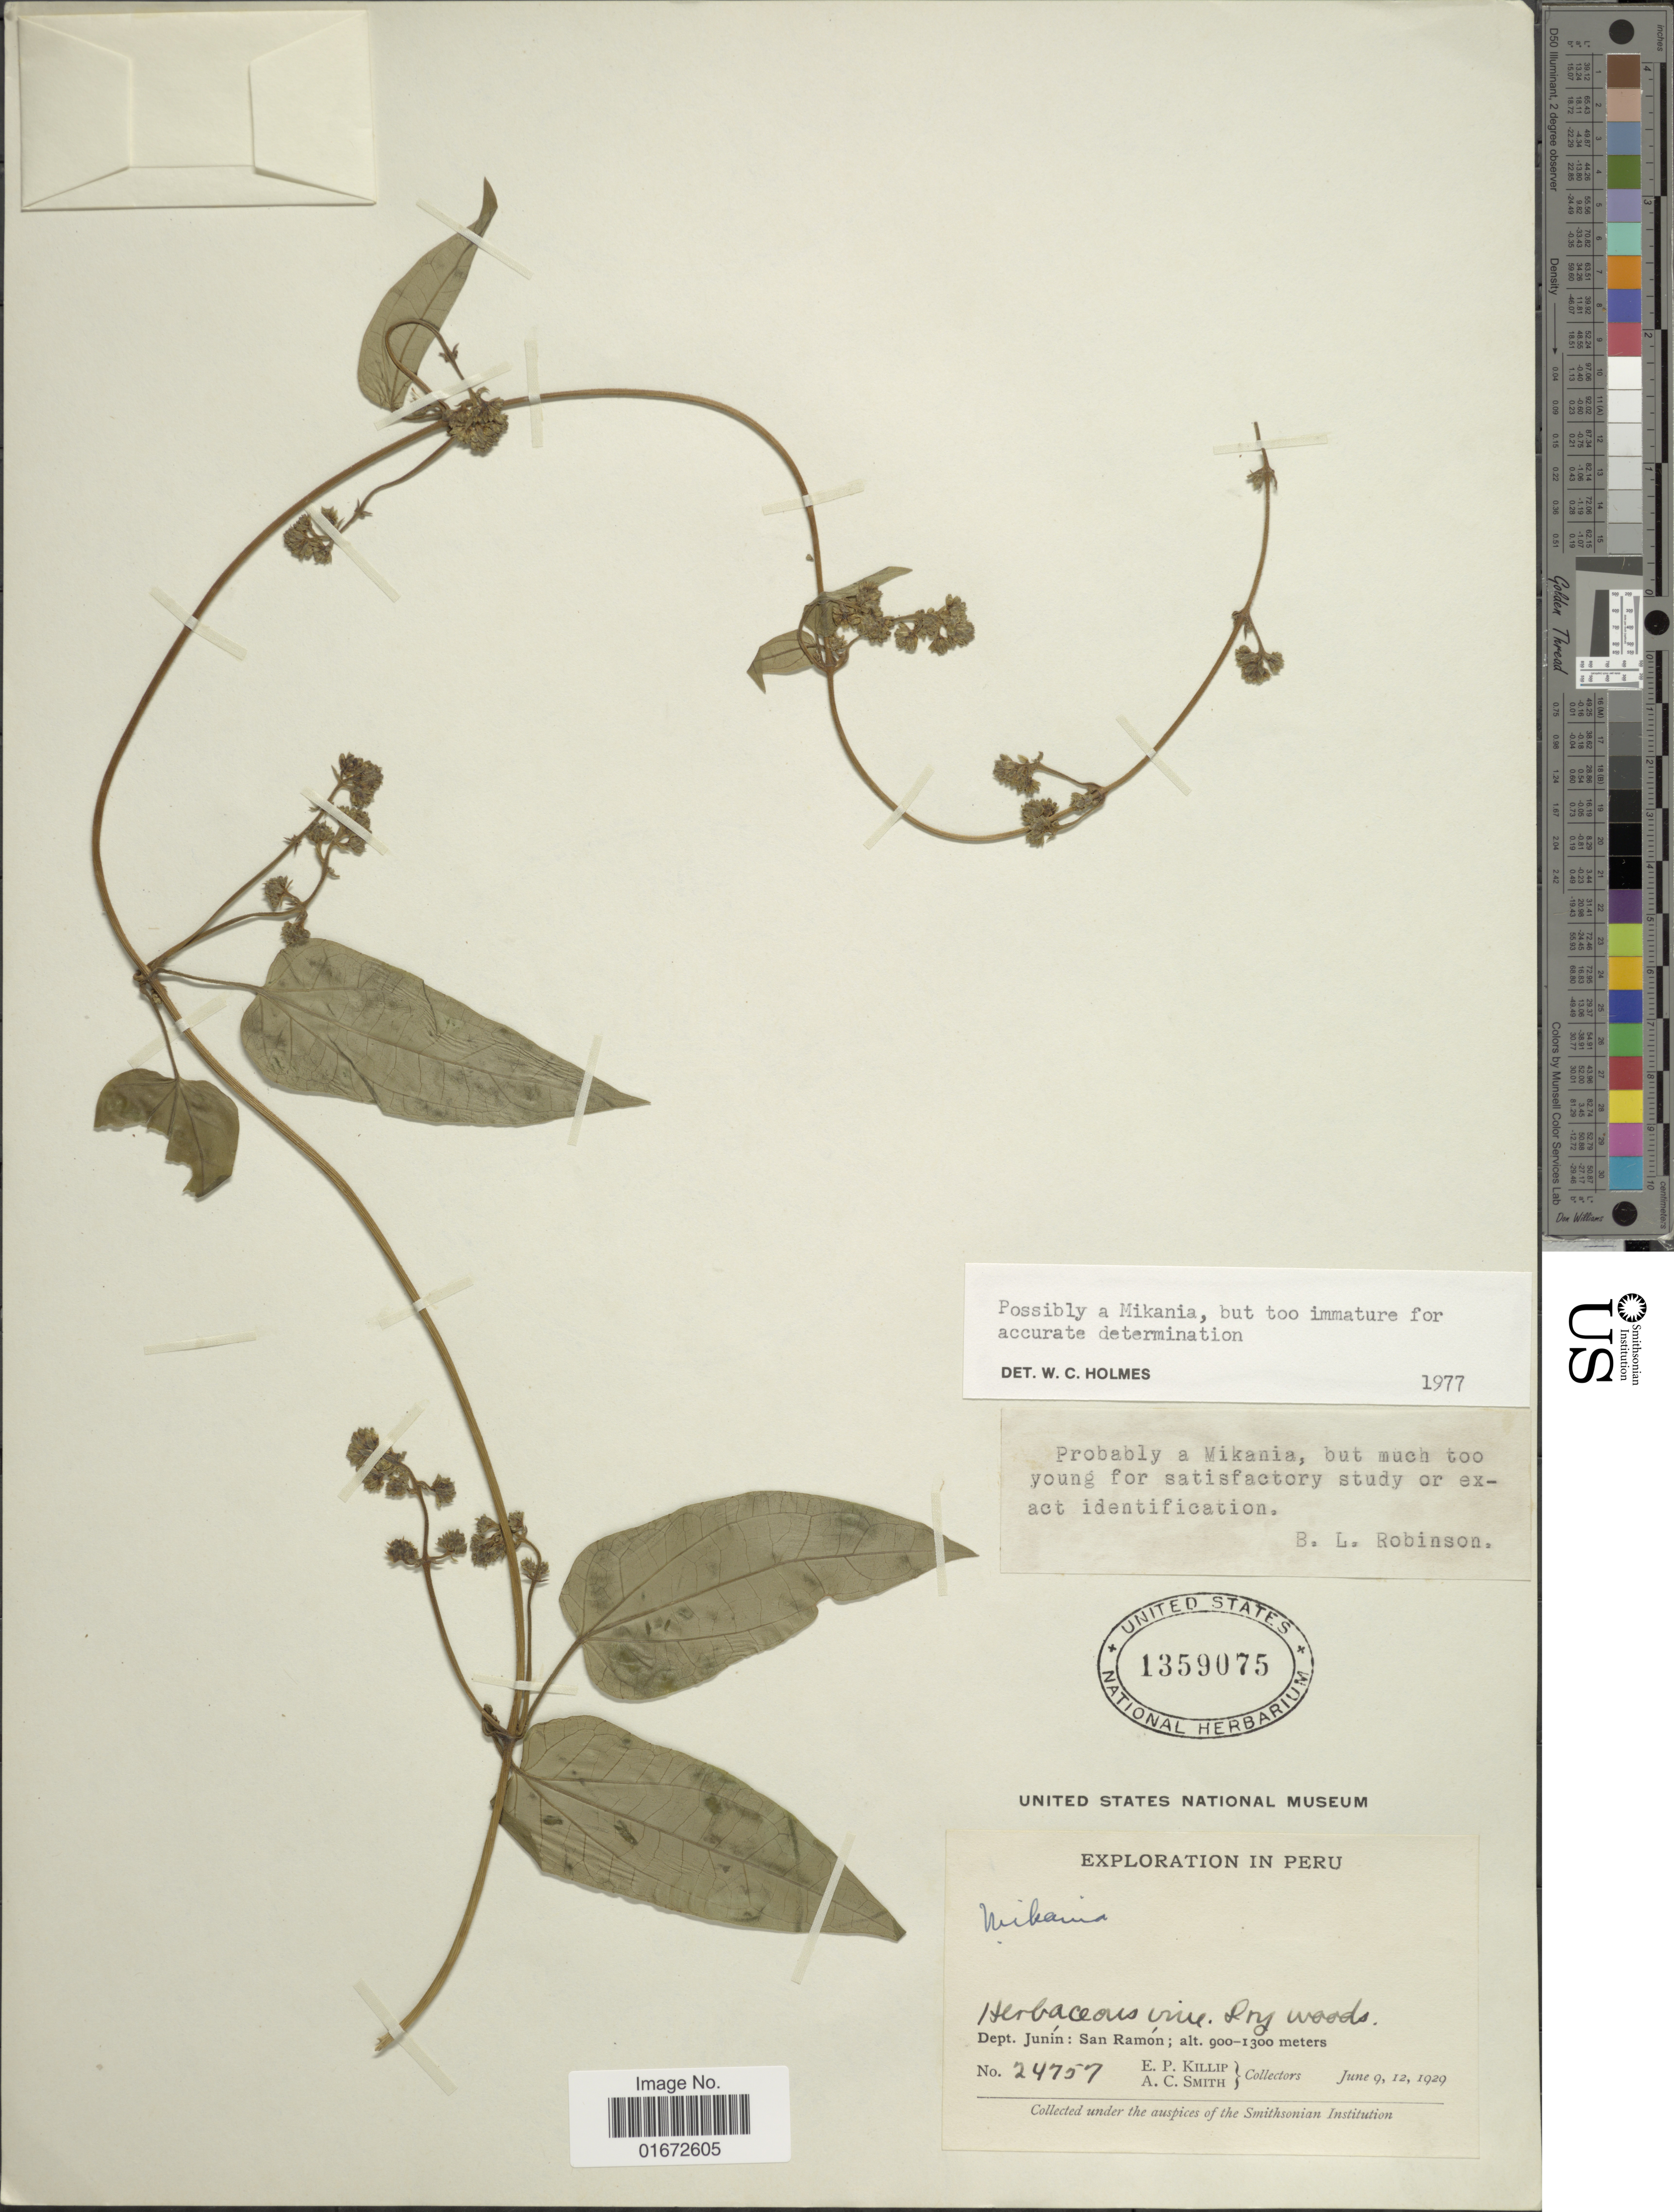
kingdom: Plantae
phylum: Tracheophyta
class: Magnoliopsida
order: Asterales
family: Asteraceae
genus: Mikania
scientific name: Mikania sp.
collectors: E. P. Killip & A. C. Smith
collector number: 24757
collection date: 1929-06-09/1929-06-12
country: Peru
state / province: Junín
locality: Dept. Junín: San Ramón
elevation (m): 900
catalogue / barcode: US 1359075